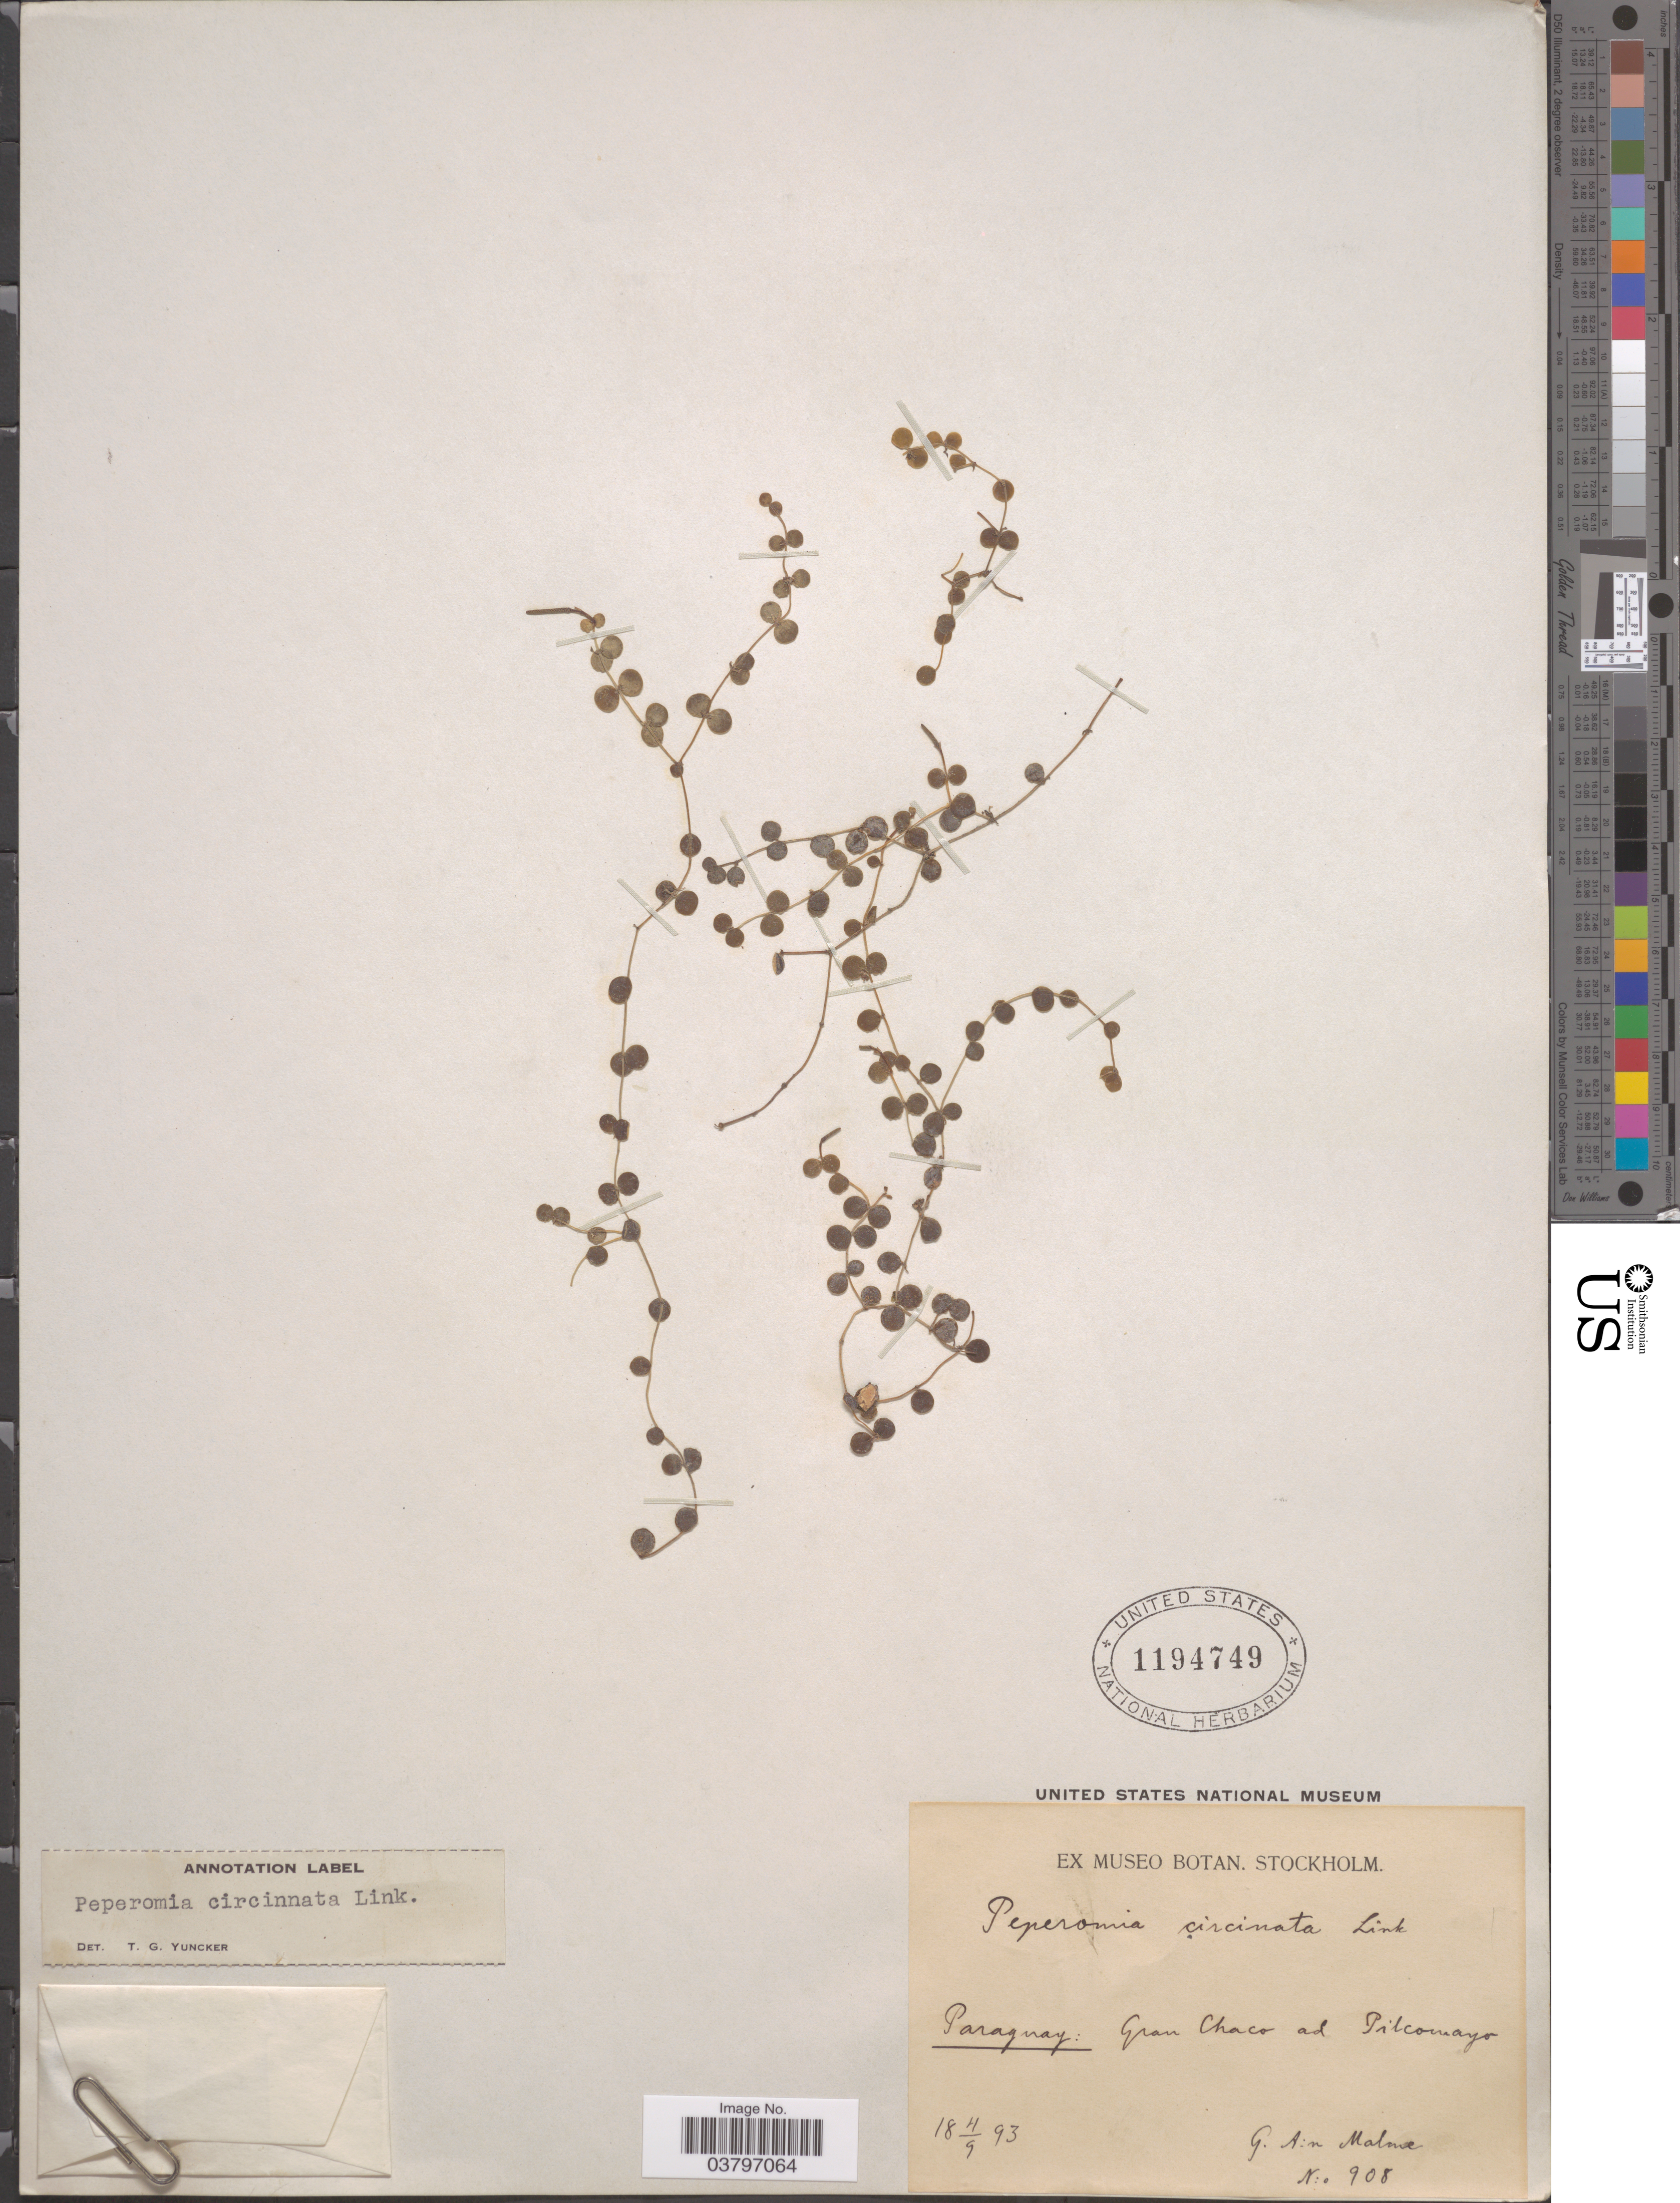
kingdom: Plantae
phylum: Tracheophyta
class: Magnoliopsida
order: Piperales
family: Piperaceae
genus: Peperomia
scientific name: Peperomia circinnata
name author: Link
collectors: G. O. A. Malme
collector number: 908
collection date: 1893-09-04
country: Paraguay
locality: Gran Chaco ad Pilcomayo.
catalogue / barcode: US 1194749